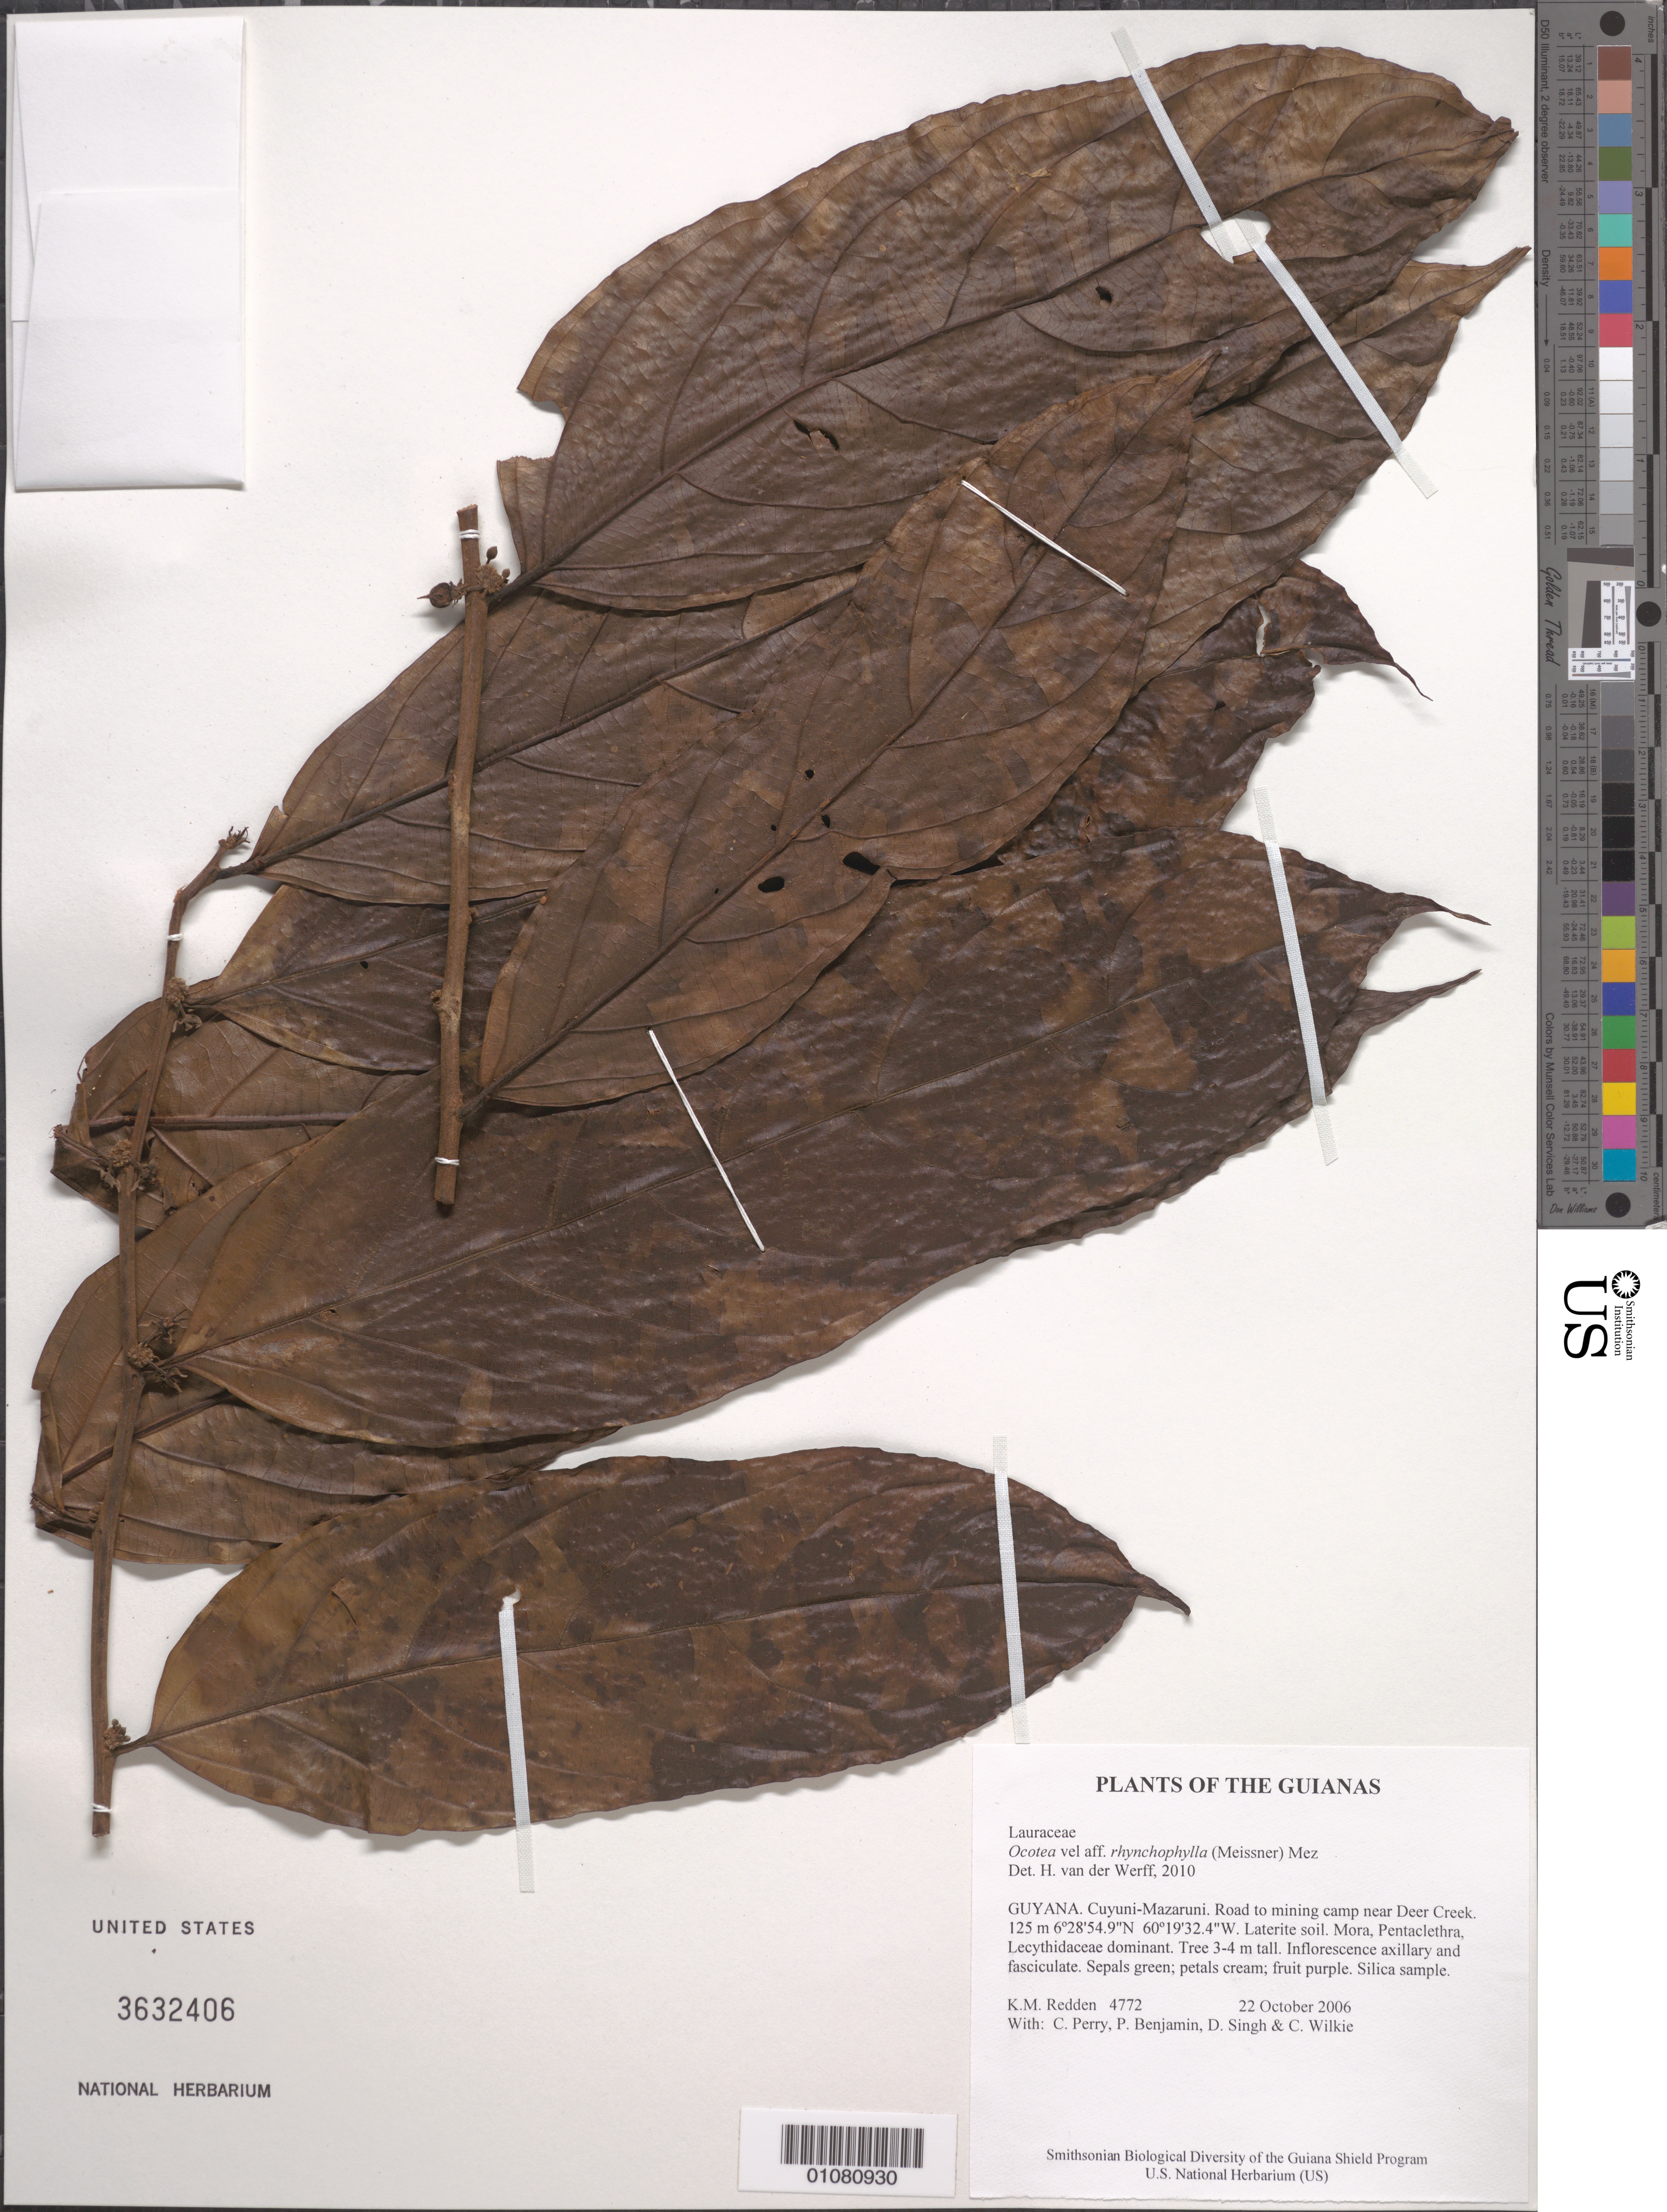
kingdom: Plantae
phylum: Tracheophyta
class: Magnoliopsida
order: Laurales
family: Lauraceae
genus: Ocotea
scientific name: Ocotea rhynchophylla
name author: (Hieron.) Mez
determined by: van der Werff, H., (MO), Missouri Botanical Garden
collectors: K. M. Redden, C. Perry, P. Benjamin, D. Singh & C. Wilkie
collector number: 4772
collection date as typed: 22 October 2006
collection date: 2006-10-22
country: Guyana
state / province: Cuyuni-Mazaruni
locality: Road to mining camp near Deer Creek.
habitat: Laterite soil. Mora, Pentaclethra, Lecythidaceae dominant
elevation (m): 125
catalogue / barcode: US 3632406